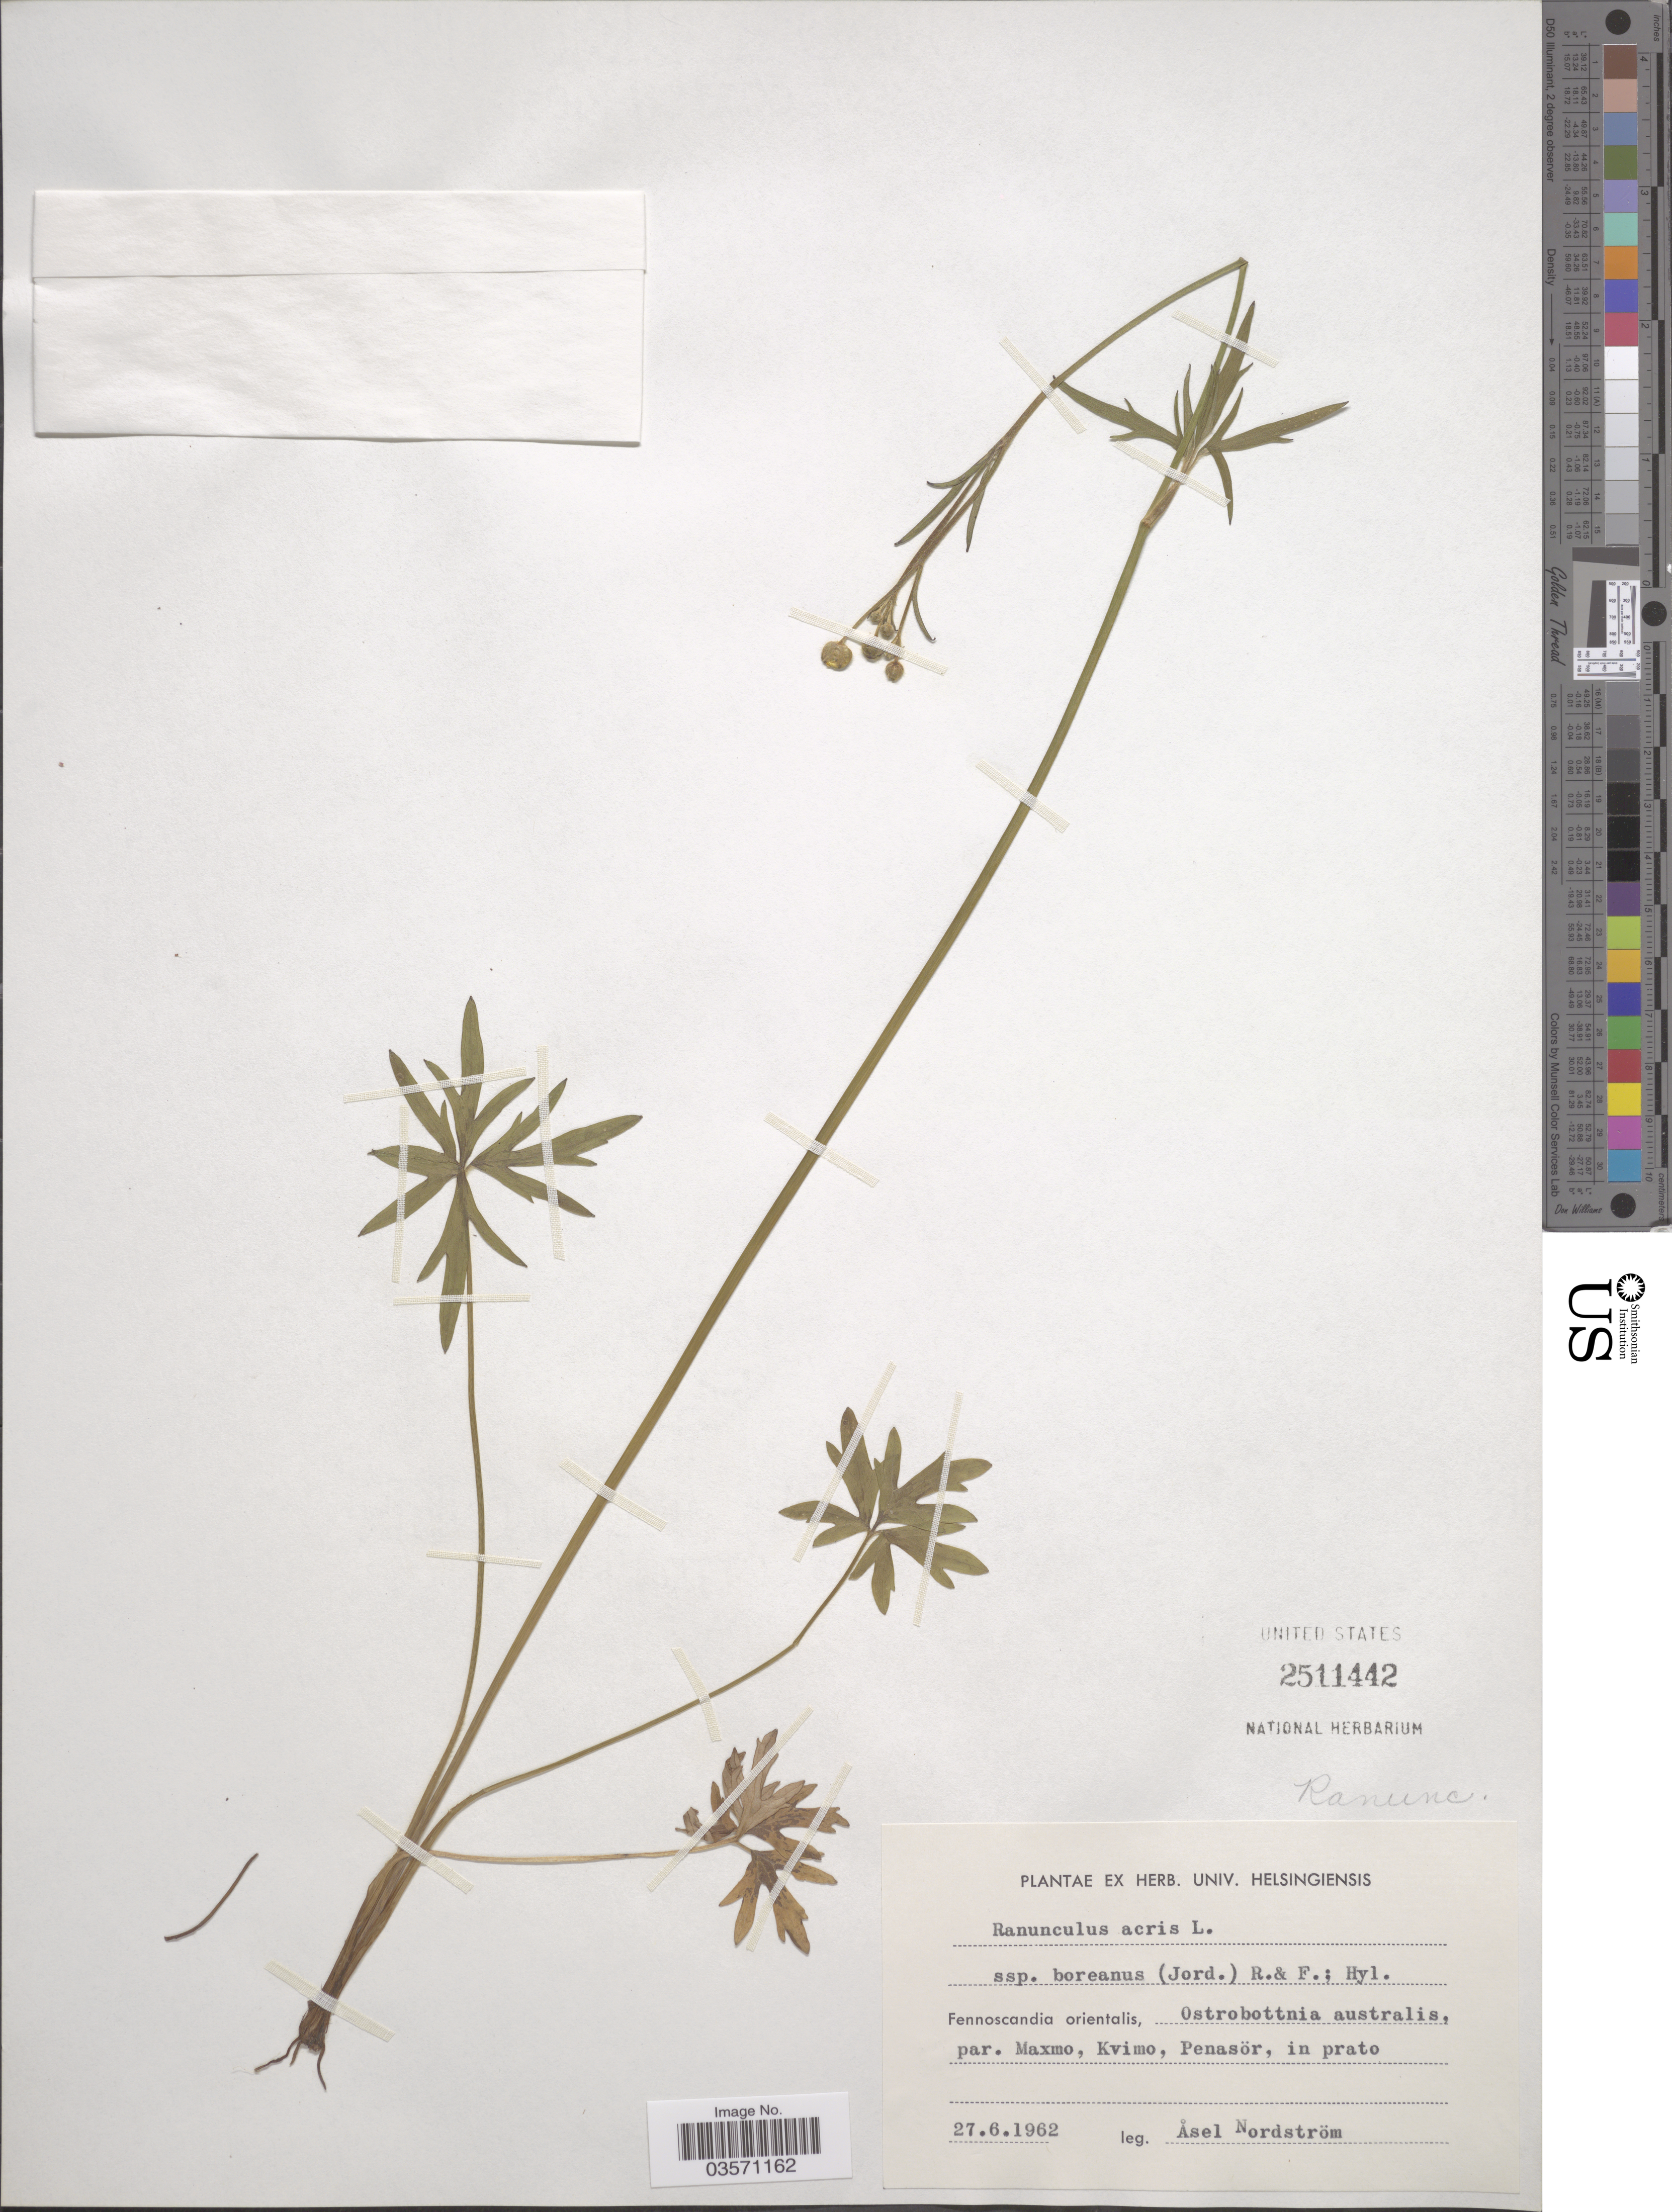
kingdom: Plantae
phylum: Tracheophyta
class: Magnoliopsida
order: Ranunculales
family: Ranunculaceae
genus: Ranunculus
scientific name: Ranunculus acris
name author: L.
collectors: A. Nordström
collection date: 1962-06-27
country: Finland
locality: Fennoscandia orientalis, Ostrobottnia australis, par. Maxmo, Kvimo, Penasör, in prato.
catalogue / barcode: US 2511442